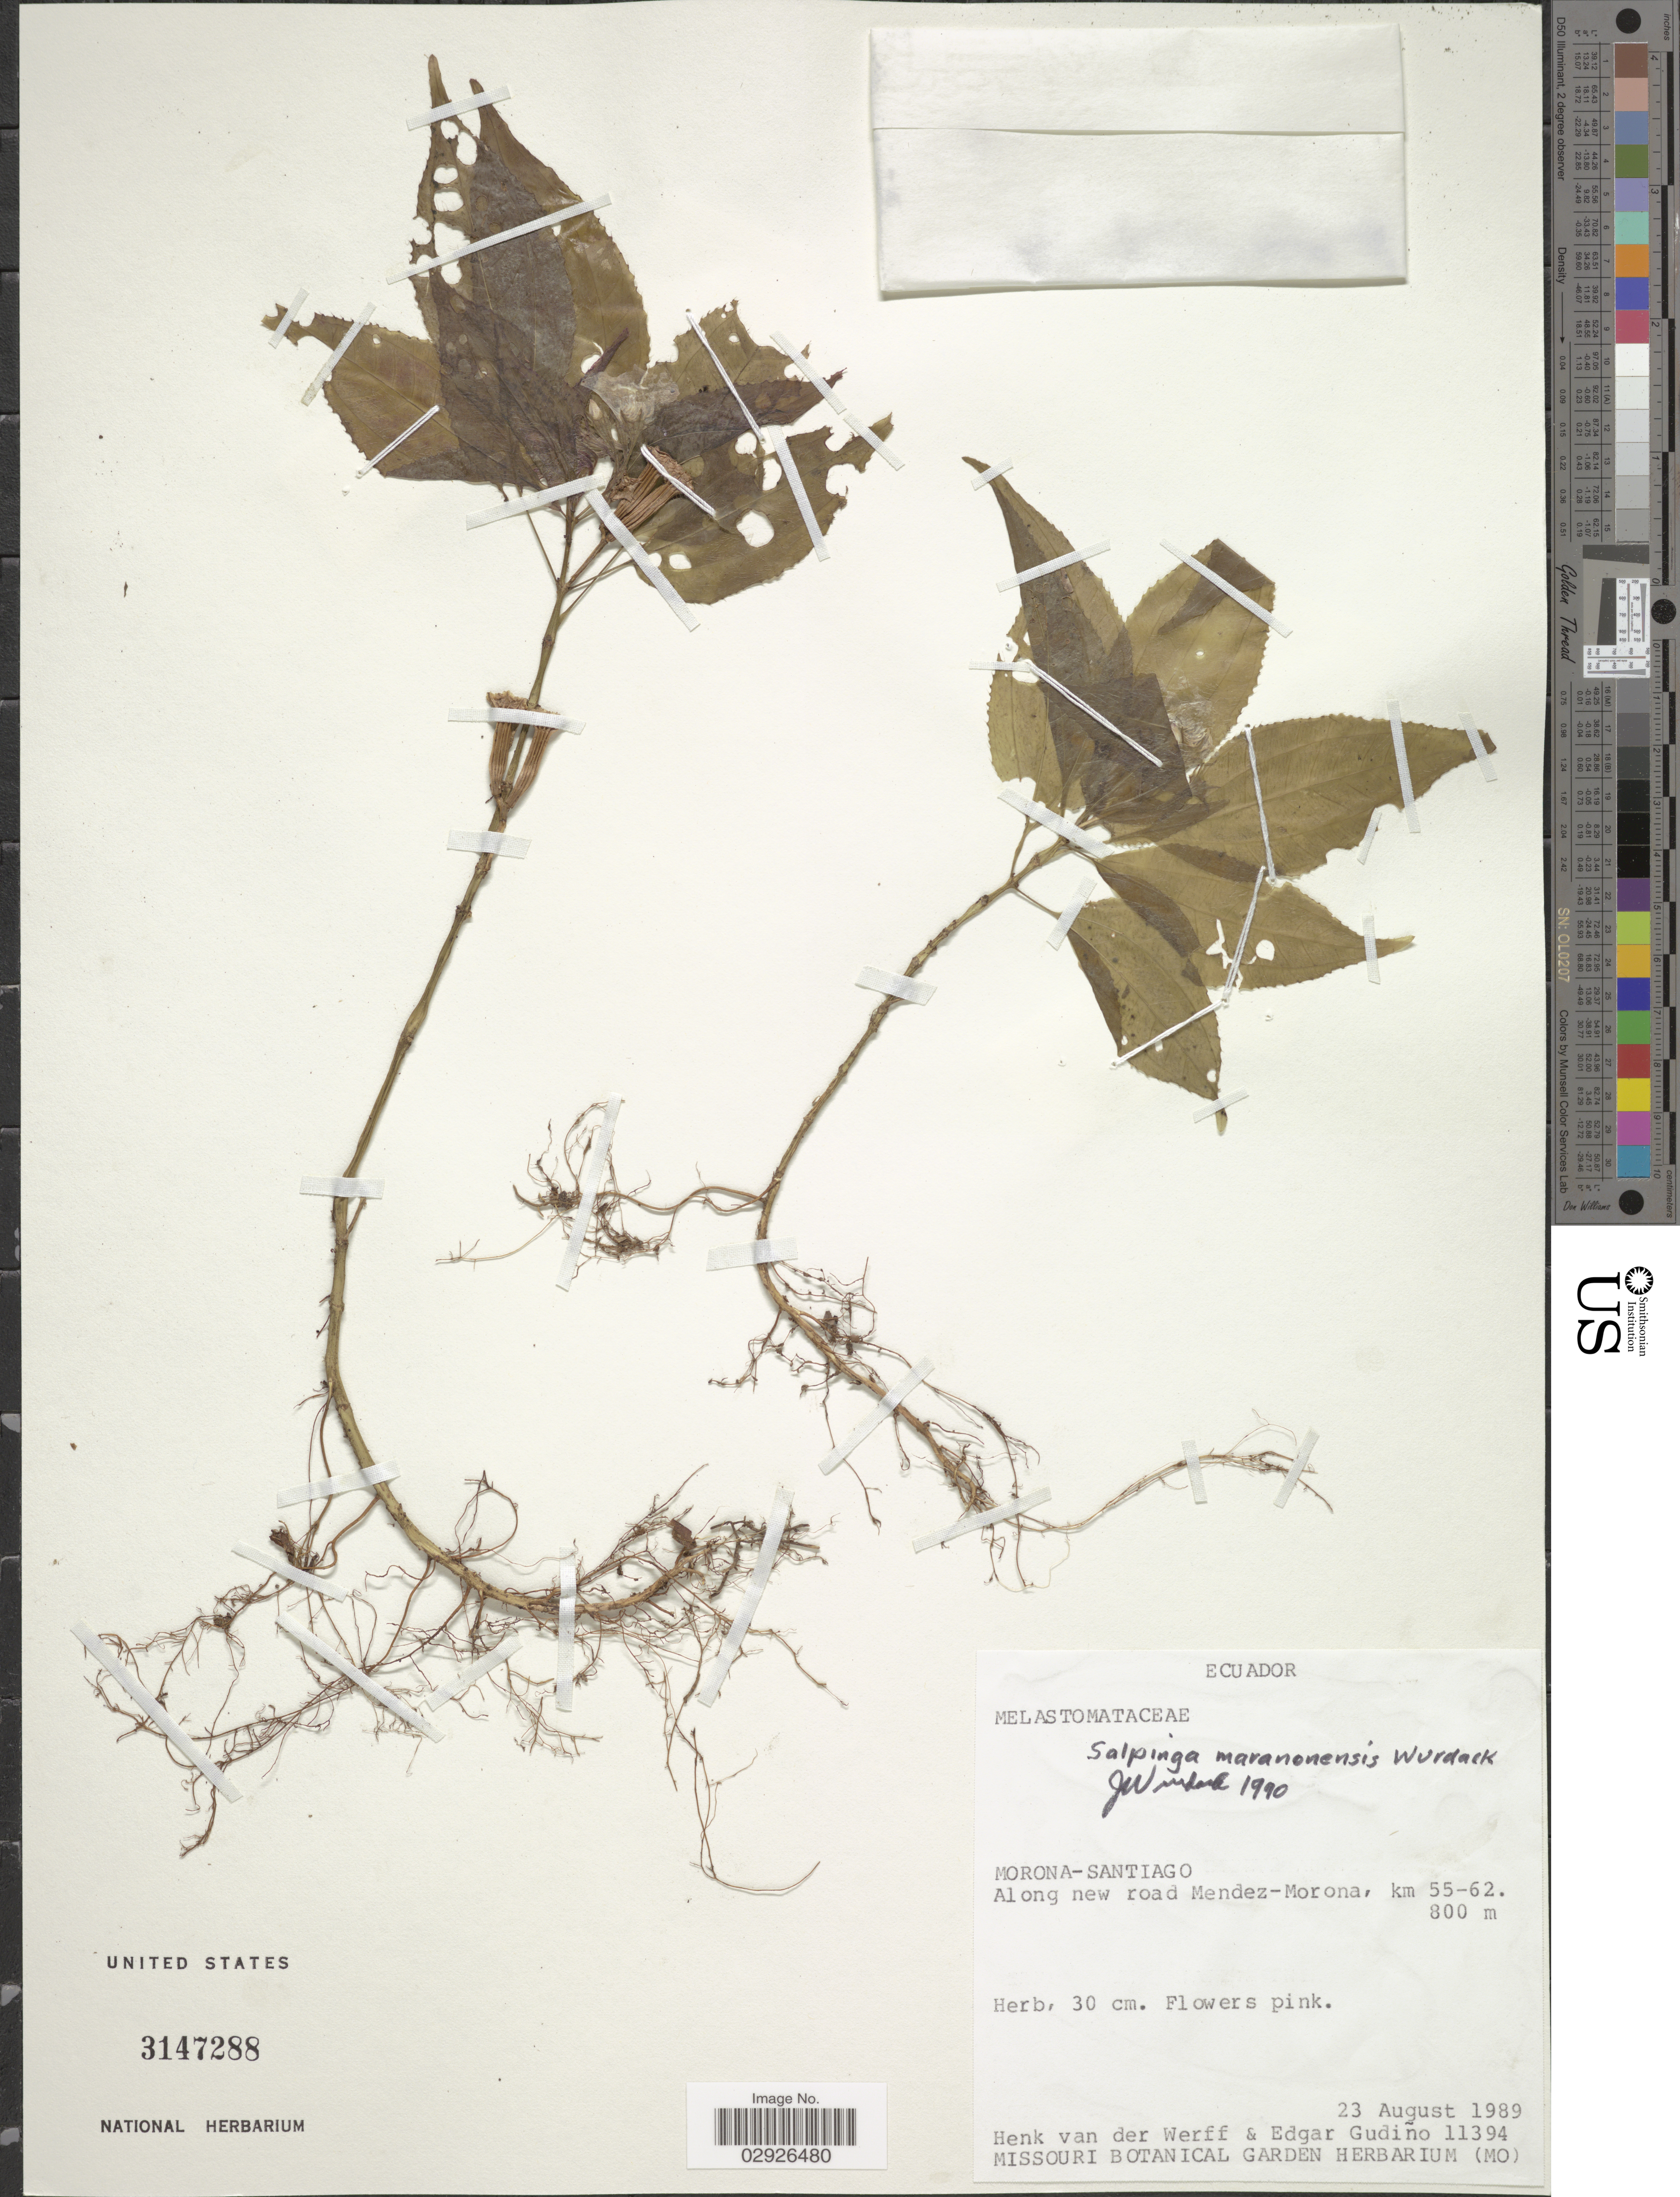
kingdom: Plantae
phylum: Tracheophyta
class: Magnoliopsida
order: Myrtales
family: Melastomataceae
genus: Salpinga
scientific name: Salpinga maranonensis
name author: Wurdack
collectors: H. van der Werff & E. Gudiño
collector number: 11394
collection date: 1989-08-23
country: Ecuador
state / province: Morona-Santiago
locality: Along new road Mendez-Morona, km 55-62.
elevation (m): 800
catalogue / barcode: US 3147288